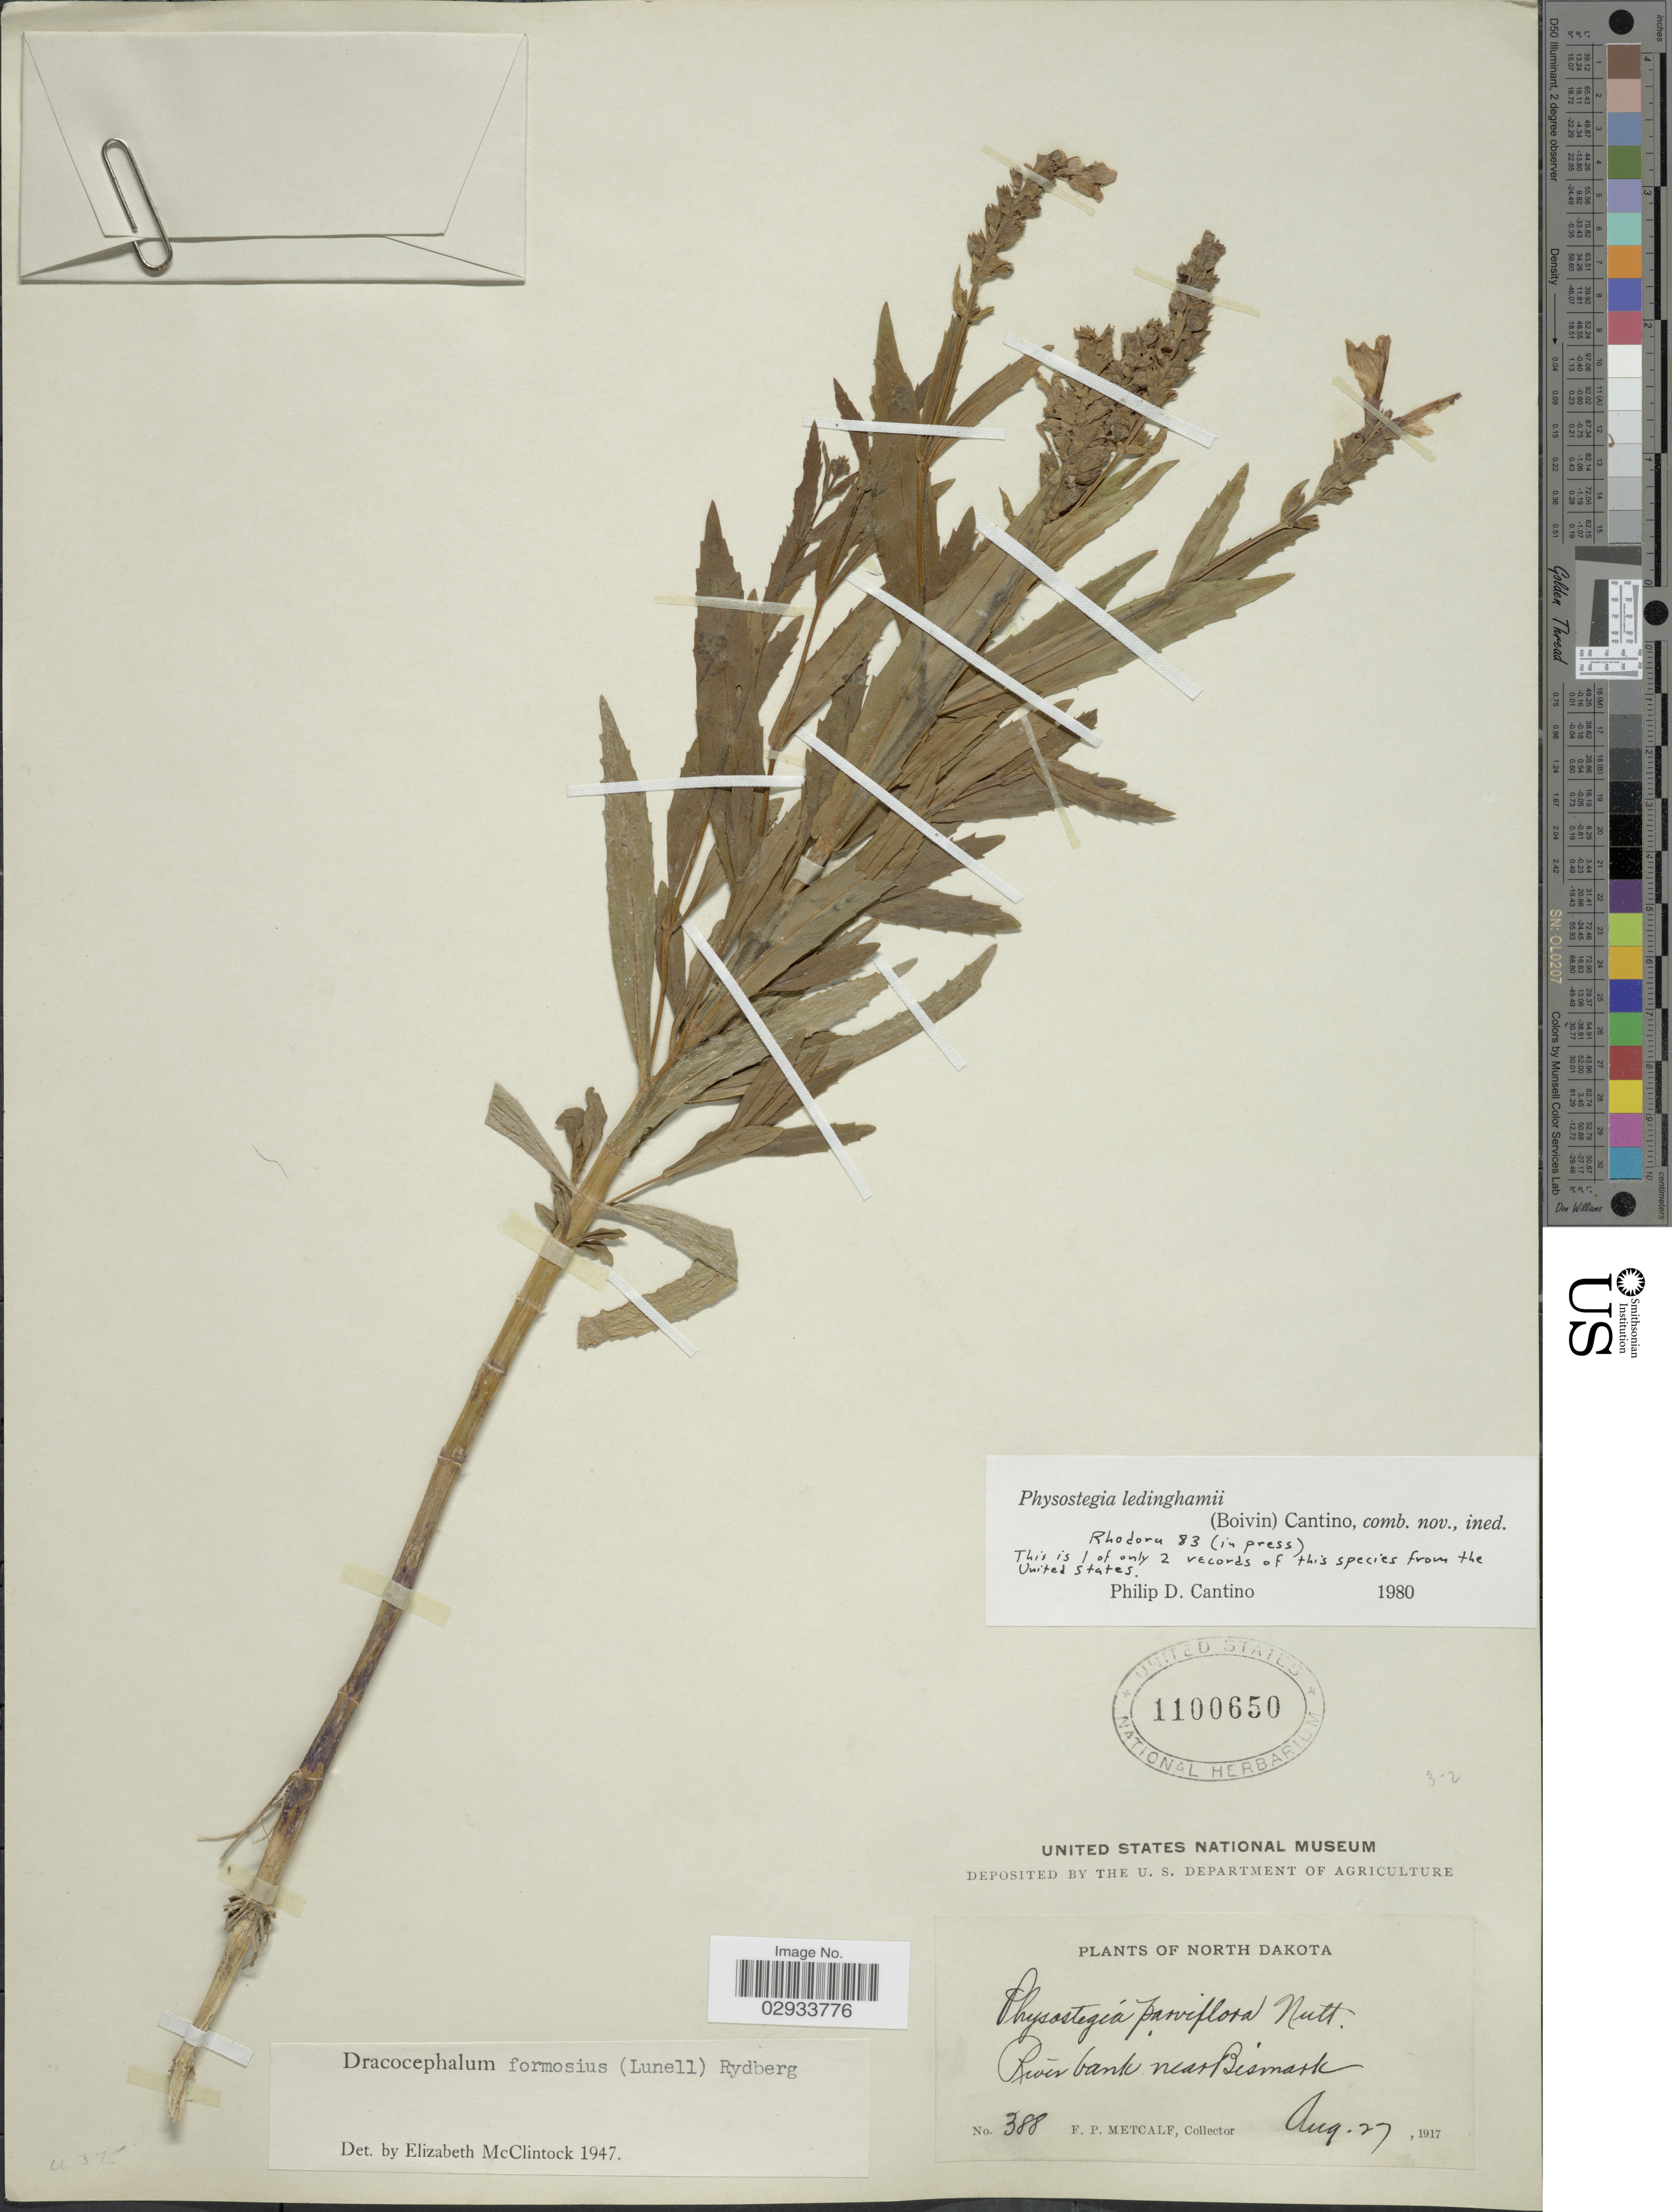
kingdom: Plantae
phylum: Tracheophyta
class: Magnoliopsida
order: Lamiales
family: Lamiaceae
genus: Physostegia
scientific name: Physostegia ledinghamii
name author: (B. Boivin) P.D. Cantino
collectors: F. Metcalf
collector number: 388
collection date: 1917-08-27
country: United States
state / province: North Dakota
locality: River bank near Bismark.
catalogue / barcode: US 1100650